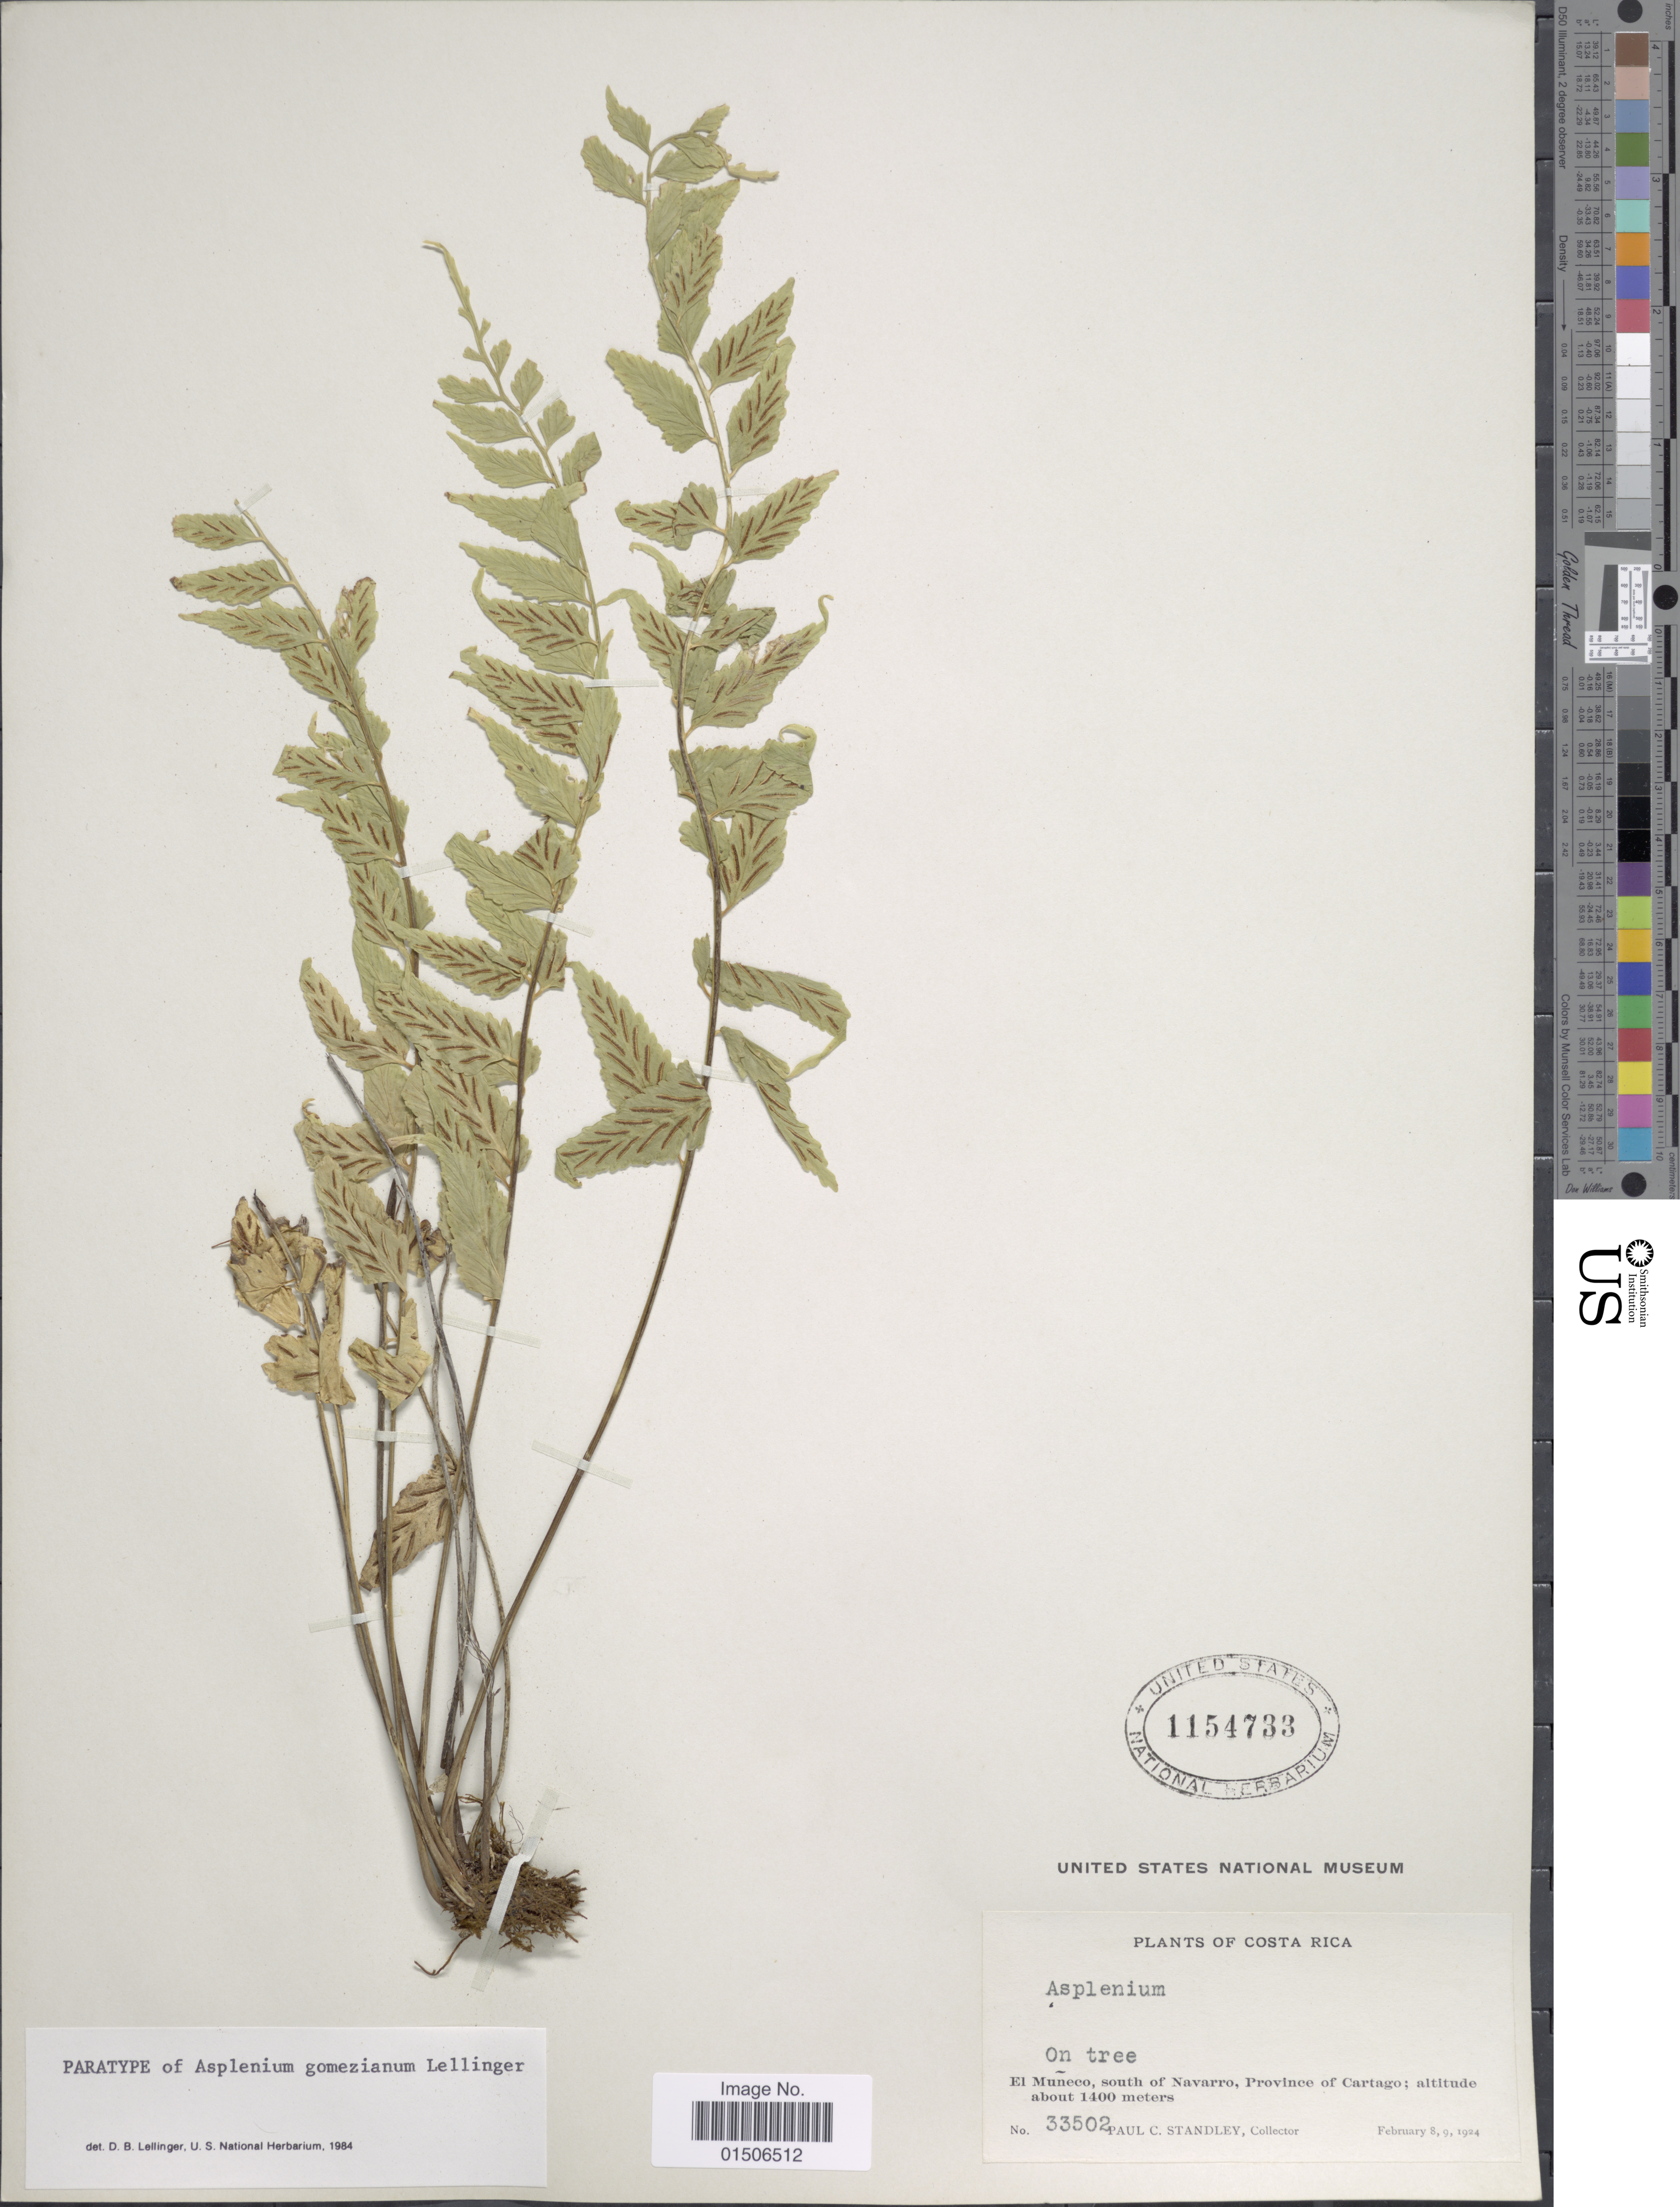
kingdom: Plantae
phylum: Tracheophyta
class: Polypodiopsida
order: Polypodiales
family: Aspleniaceae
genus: Asplenium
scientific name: Asplenium gomezianum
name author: Lellinger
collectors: P. C. Standley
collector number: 33502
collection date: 1924-02-08/1924-02-09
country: Costa Rica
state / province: Cartago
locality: On tree, El Muñeco, south of Navarro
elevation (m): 1400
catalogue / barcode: US 1154733